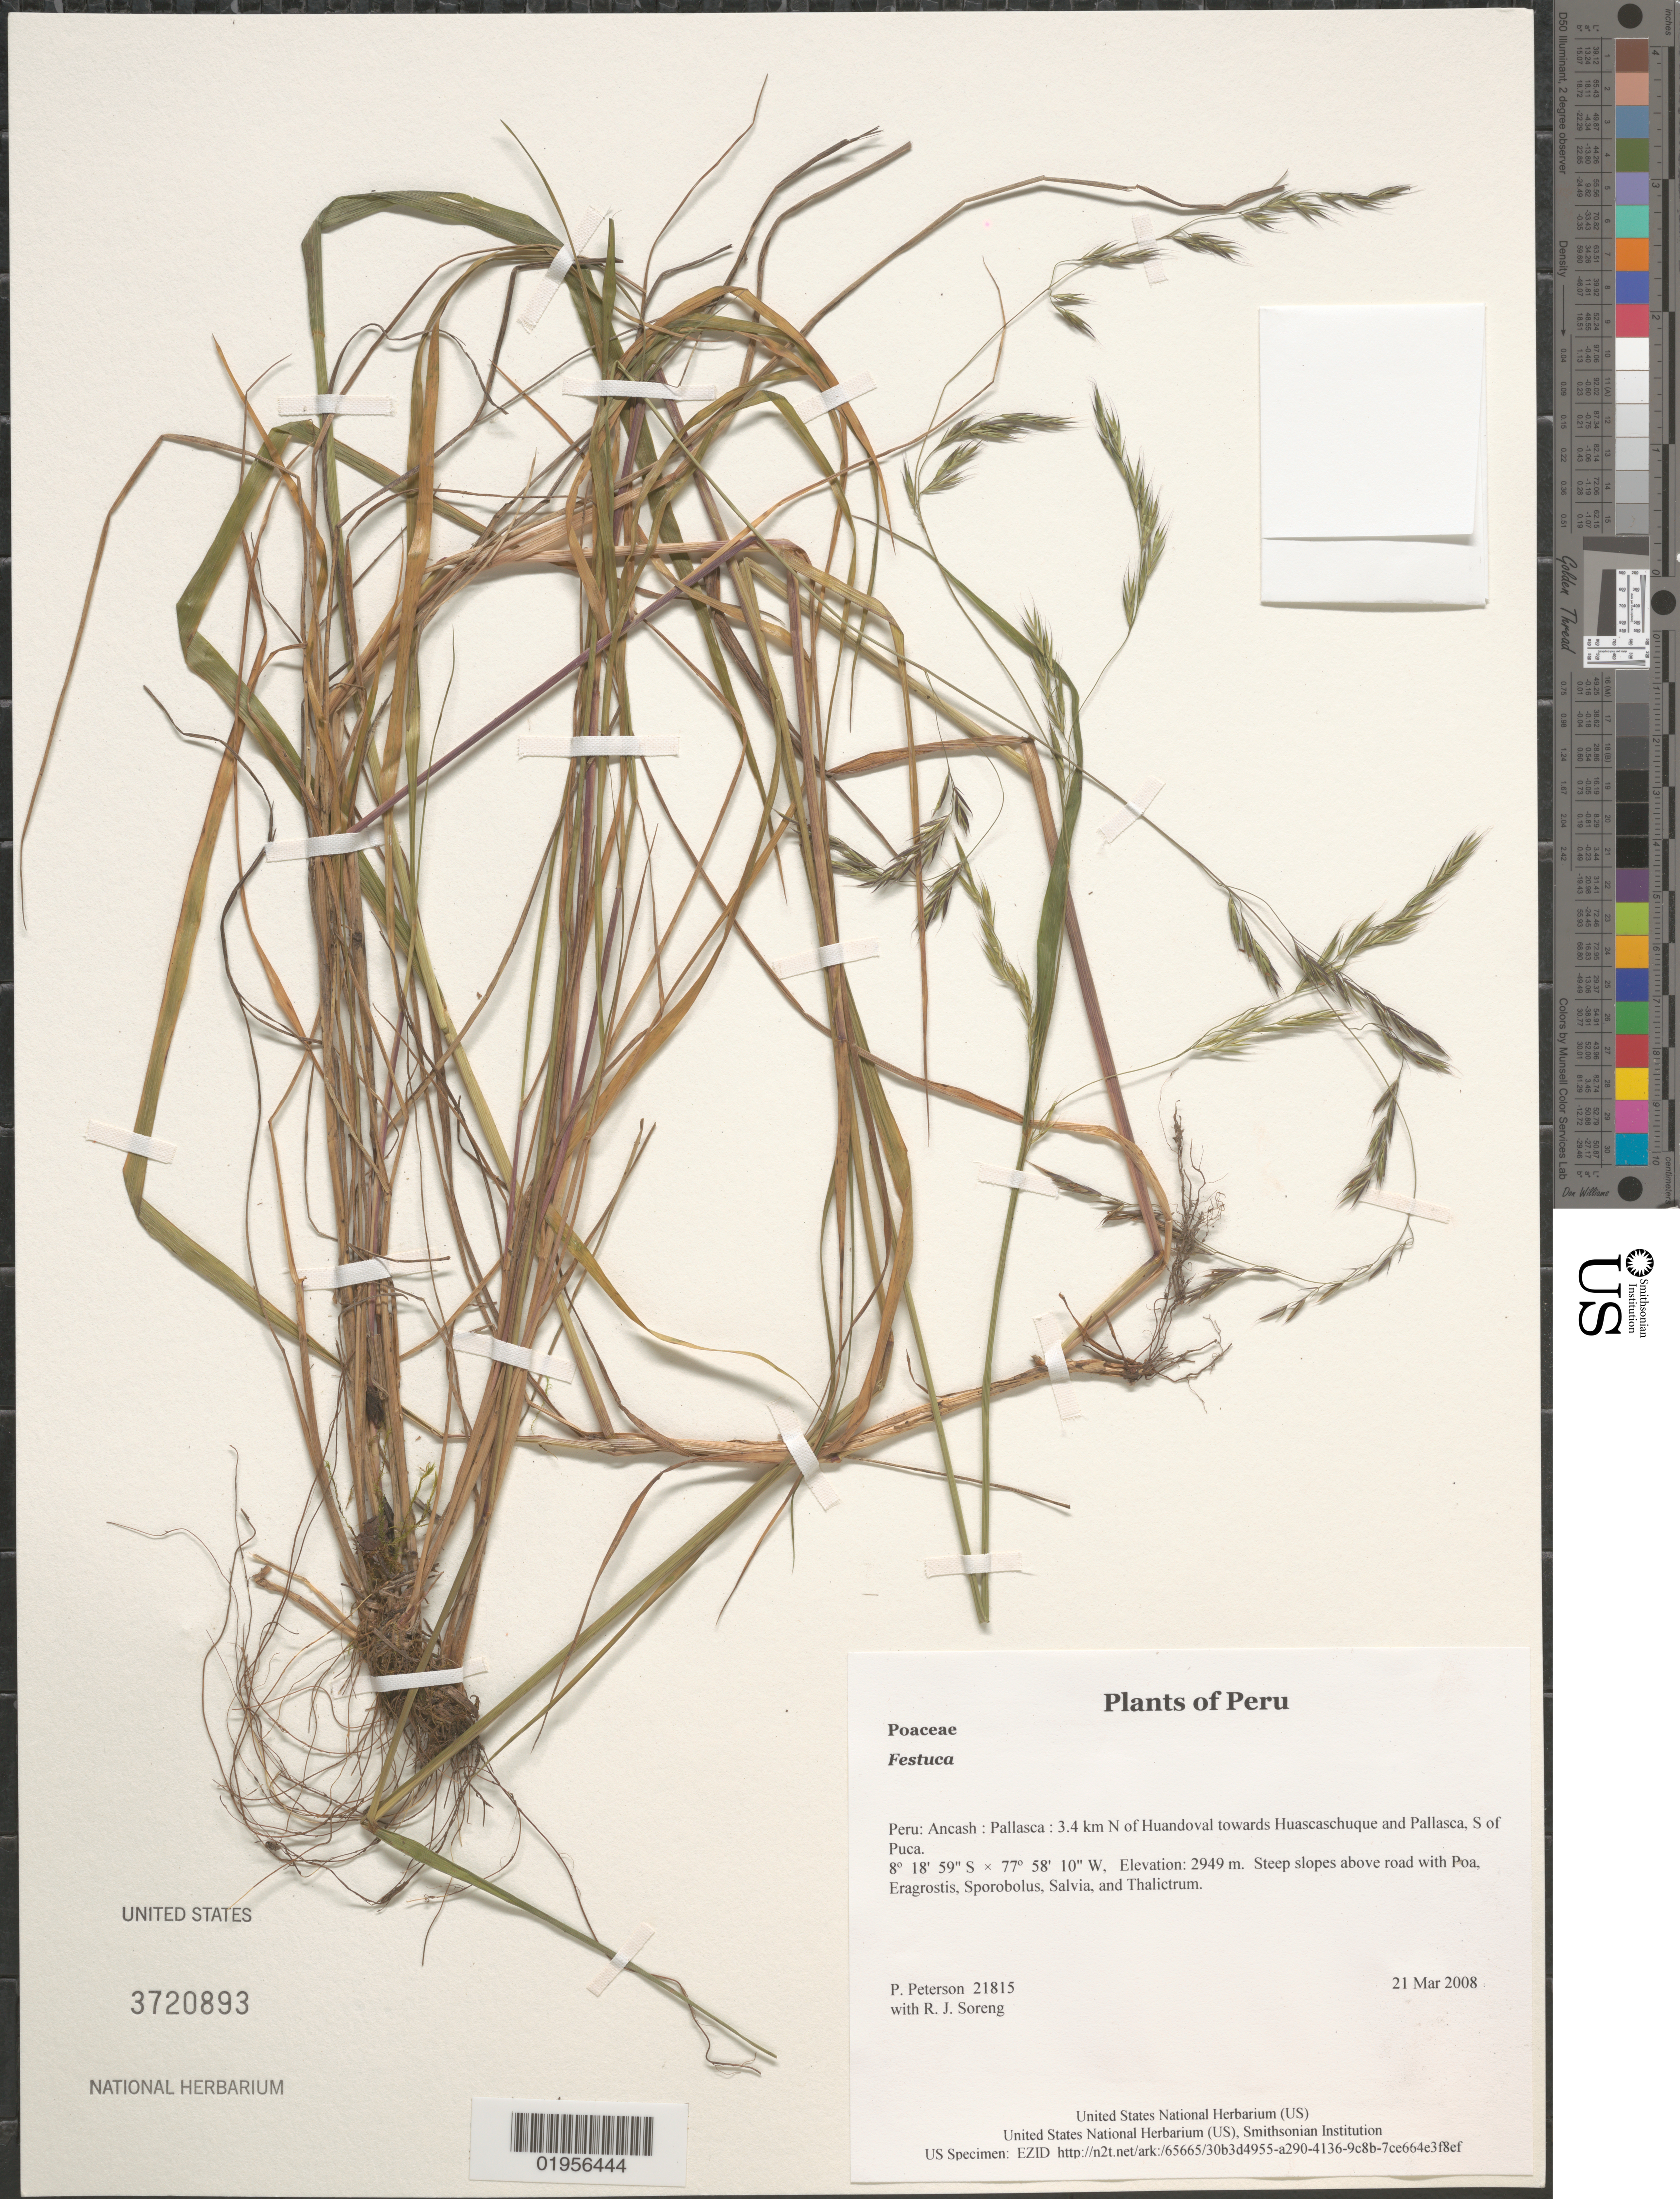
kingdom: Plantae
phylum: Tracheophyta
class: Liliopsida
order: Poales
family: Poaceae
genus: Festuca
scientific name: Festuca sp.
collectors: P. M. Peterson & R. J. Soreng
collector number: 21815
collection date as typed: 21 Mar 2008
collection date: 2008-03-21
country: Peru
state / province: Ancash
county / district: Pallasca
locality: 3.4 km N of Huandoval towards Huascaschuque and Pallasca, S of Puca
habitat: Steep slopes above road with Poa, Eragrostis, Sporobolus, Salvia, and Thalictrum.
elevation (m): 2949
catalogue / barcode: US 3720893